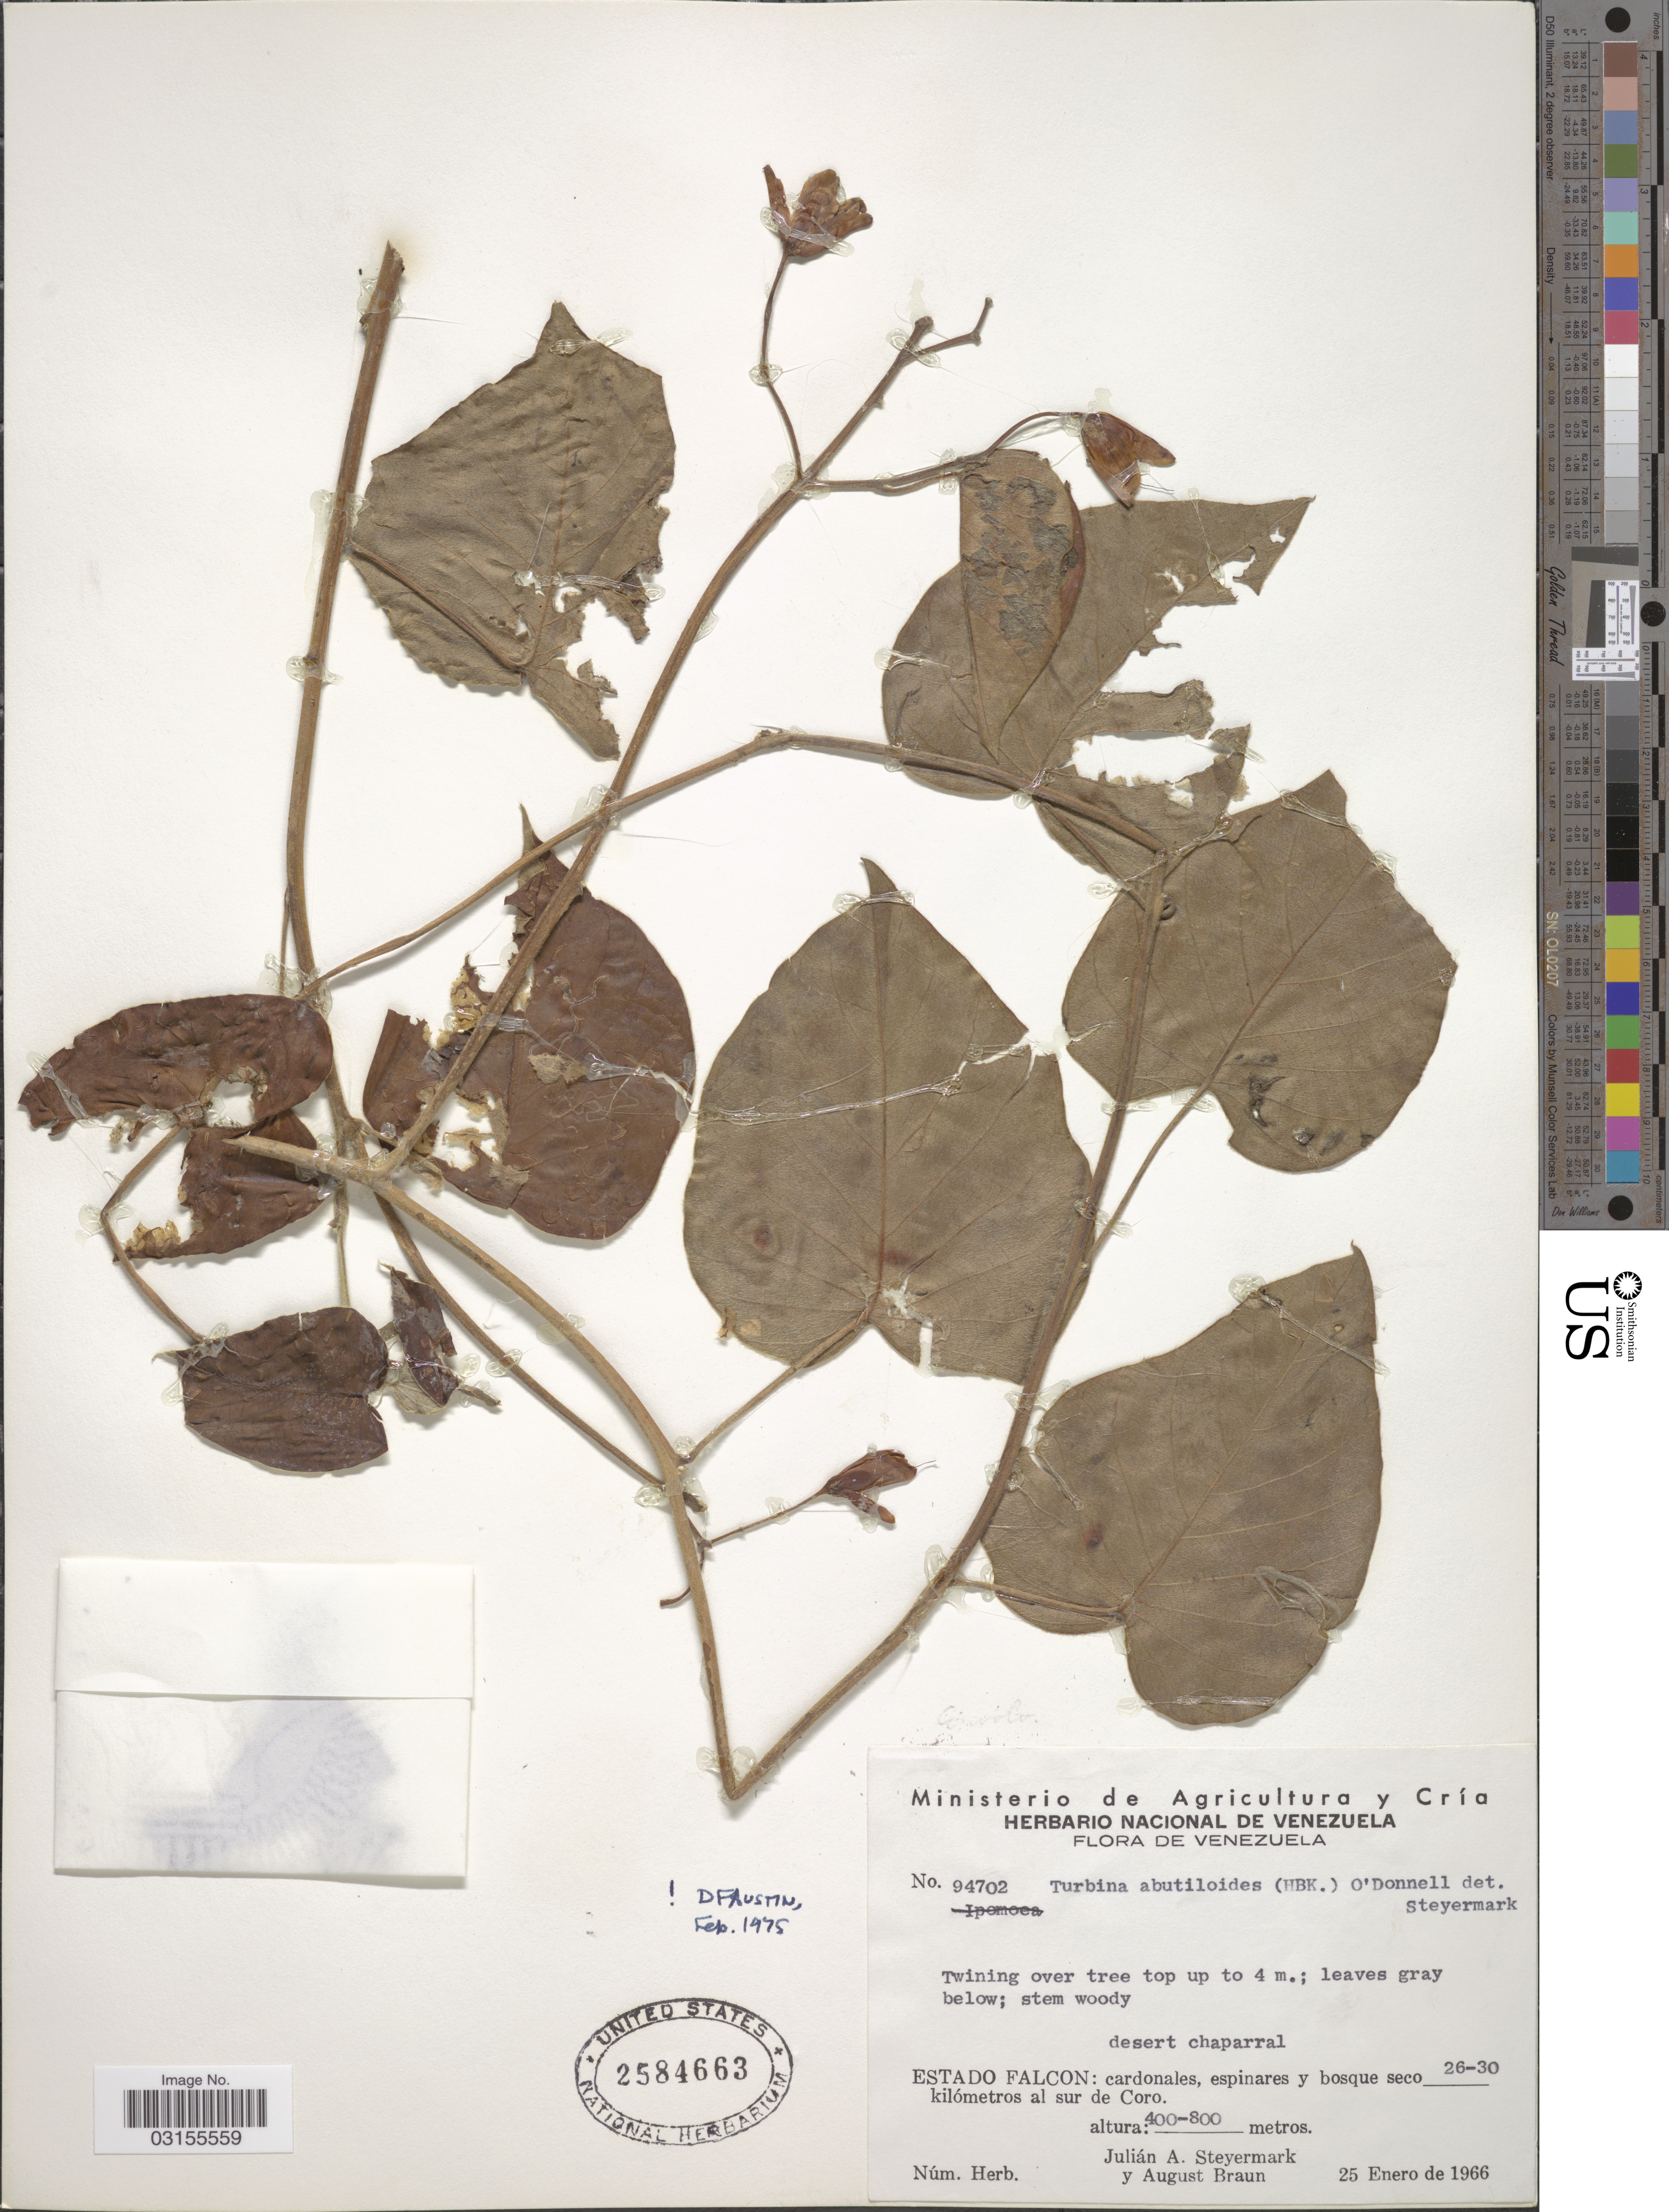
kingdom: Plantae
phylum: Tracheophyta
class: Magnoliopsida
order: Solanales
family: Convolvulaceae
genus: Turbina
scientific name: Turbina abutiloides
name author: (Kunth) O'Donell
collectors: J. Steyermark & A. Braun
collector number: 94702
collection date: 1966-01-25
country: Venezuela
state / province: Falcón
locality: Cardonales, espinares y bosque seco 26-30 kilómetros al sur de Coro.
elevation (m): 400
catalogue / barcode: US 2584663